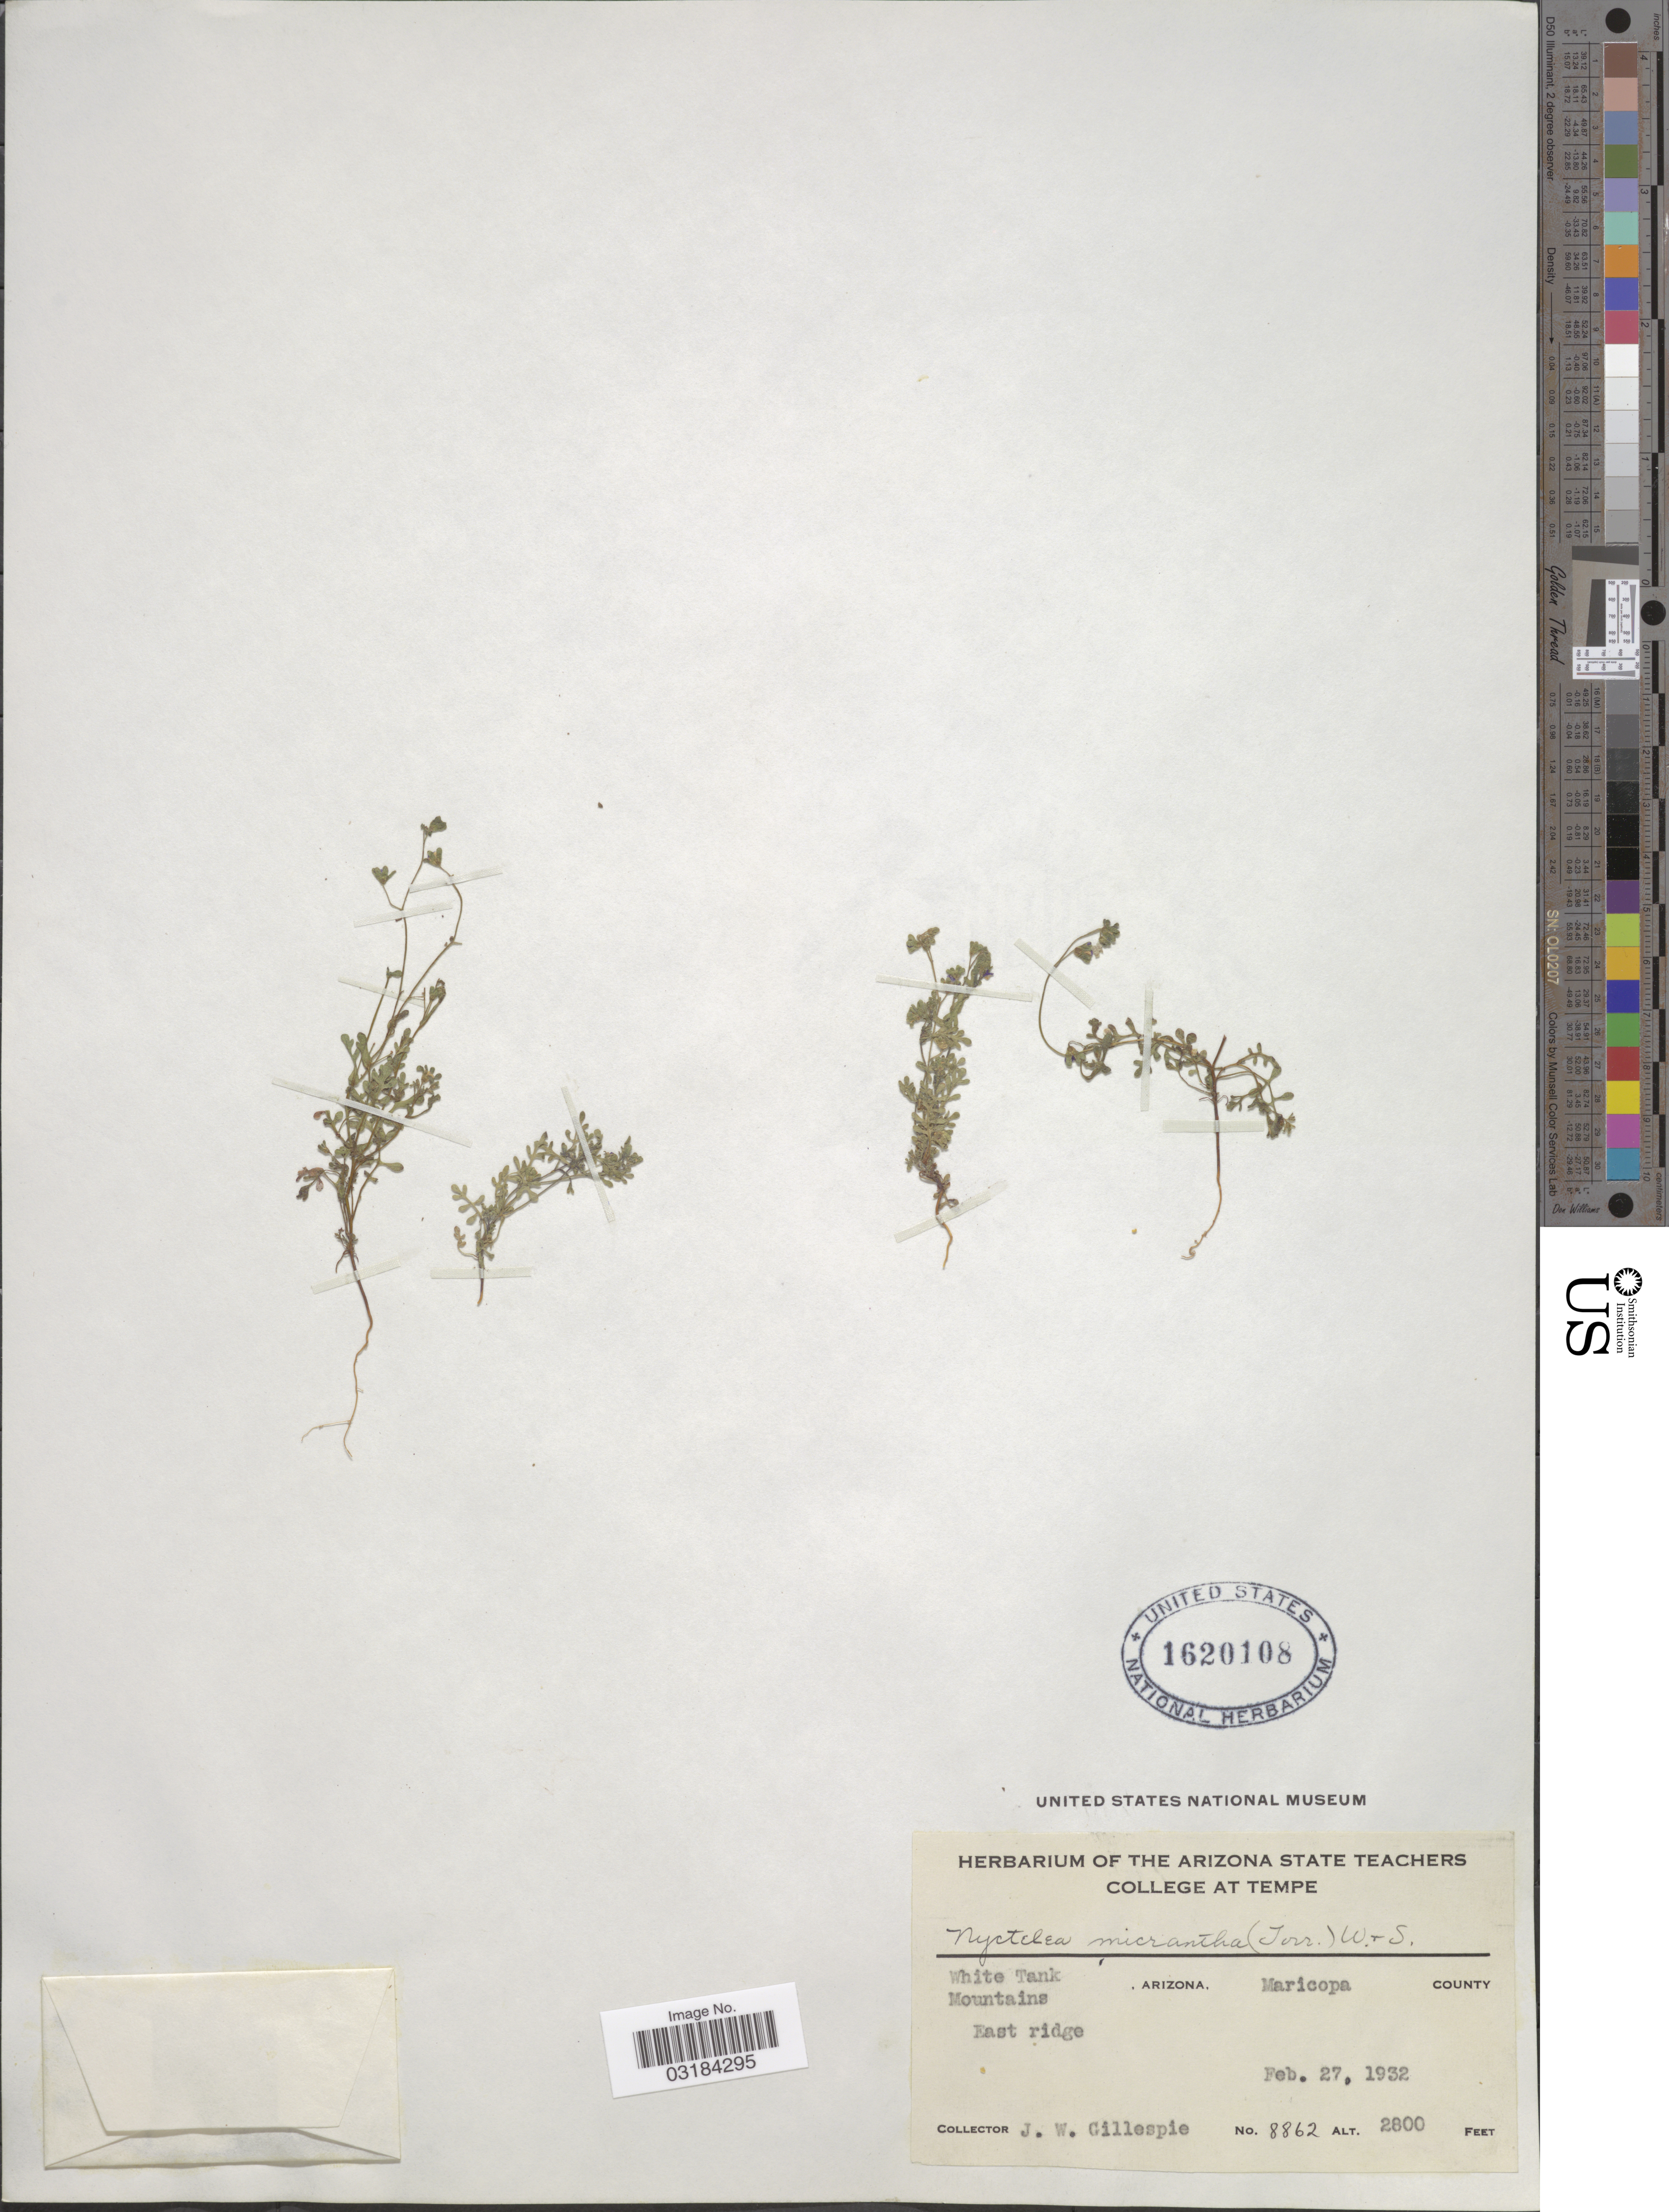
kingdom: Plantae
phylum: Tracheophyta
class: Magnoliopsida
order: Boraginales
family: Hydrophyllaceae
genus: Eucrypta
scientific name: Eucrypta micrantha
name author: (Torr.) A. Heller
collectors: J. W. Gillespie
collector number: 8862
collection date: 1932-02-27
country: United States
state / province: Arizona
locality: White Tank Mountains, Maricopa County. East ridge.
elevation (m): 853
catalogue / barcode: US 1620108